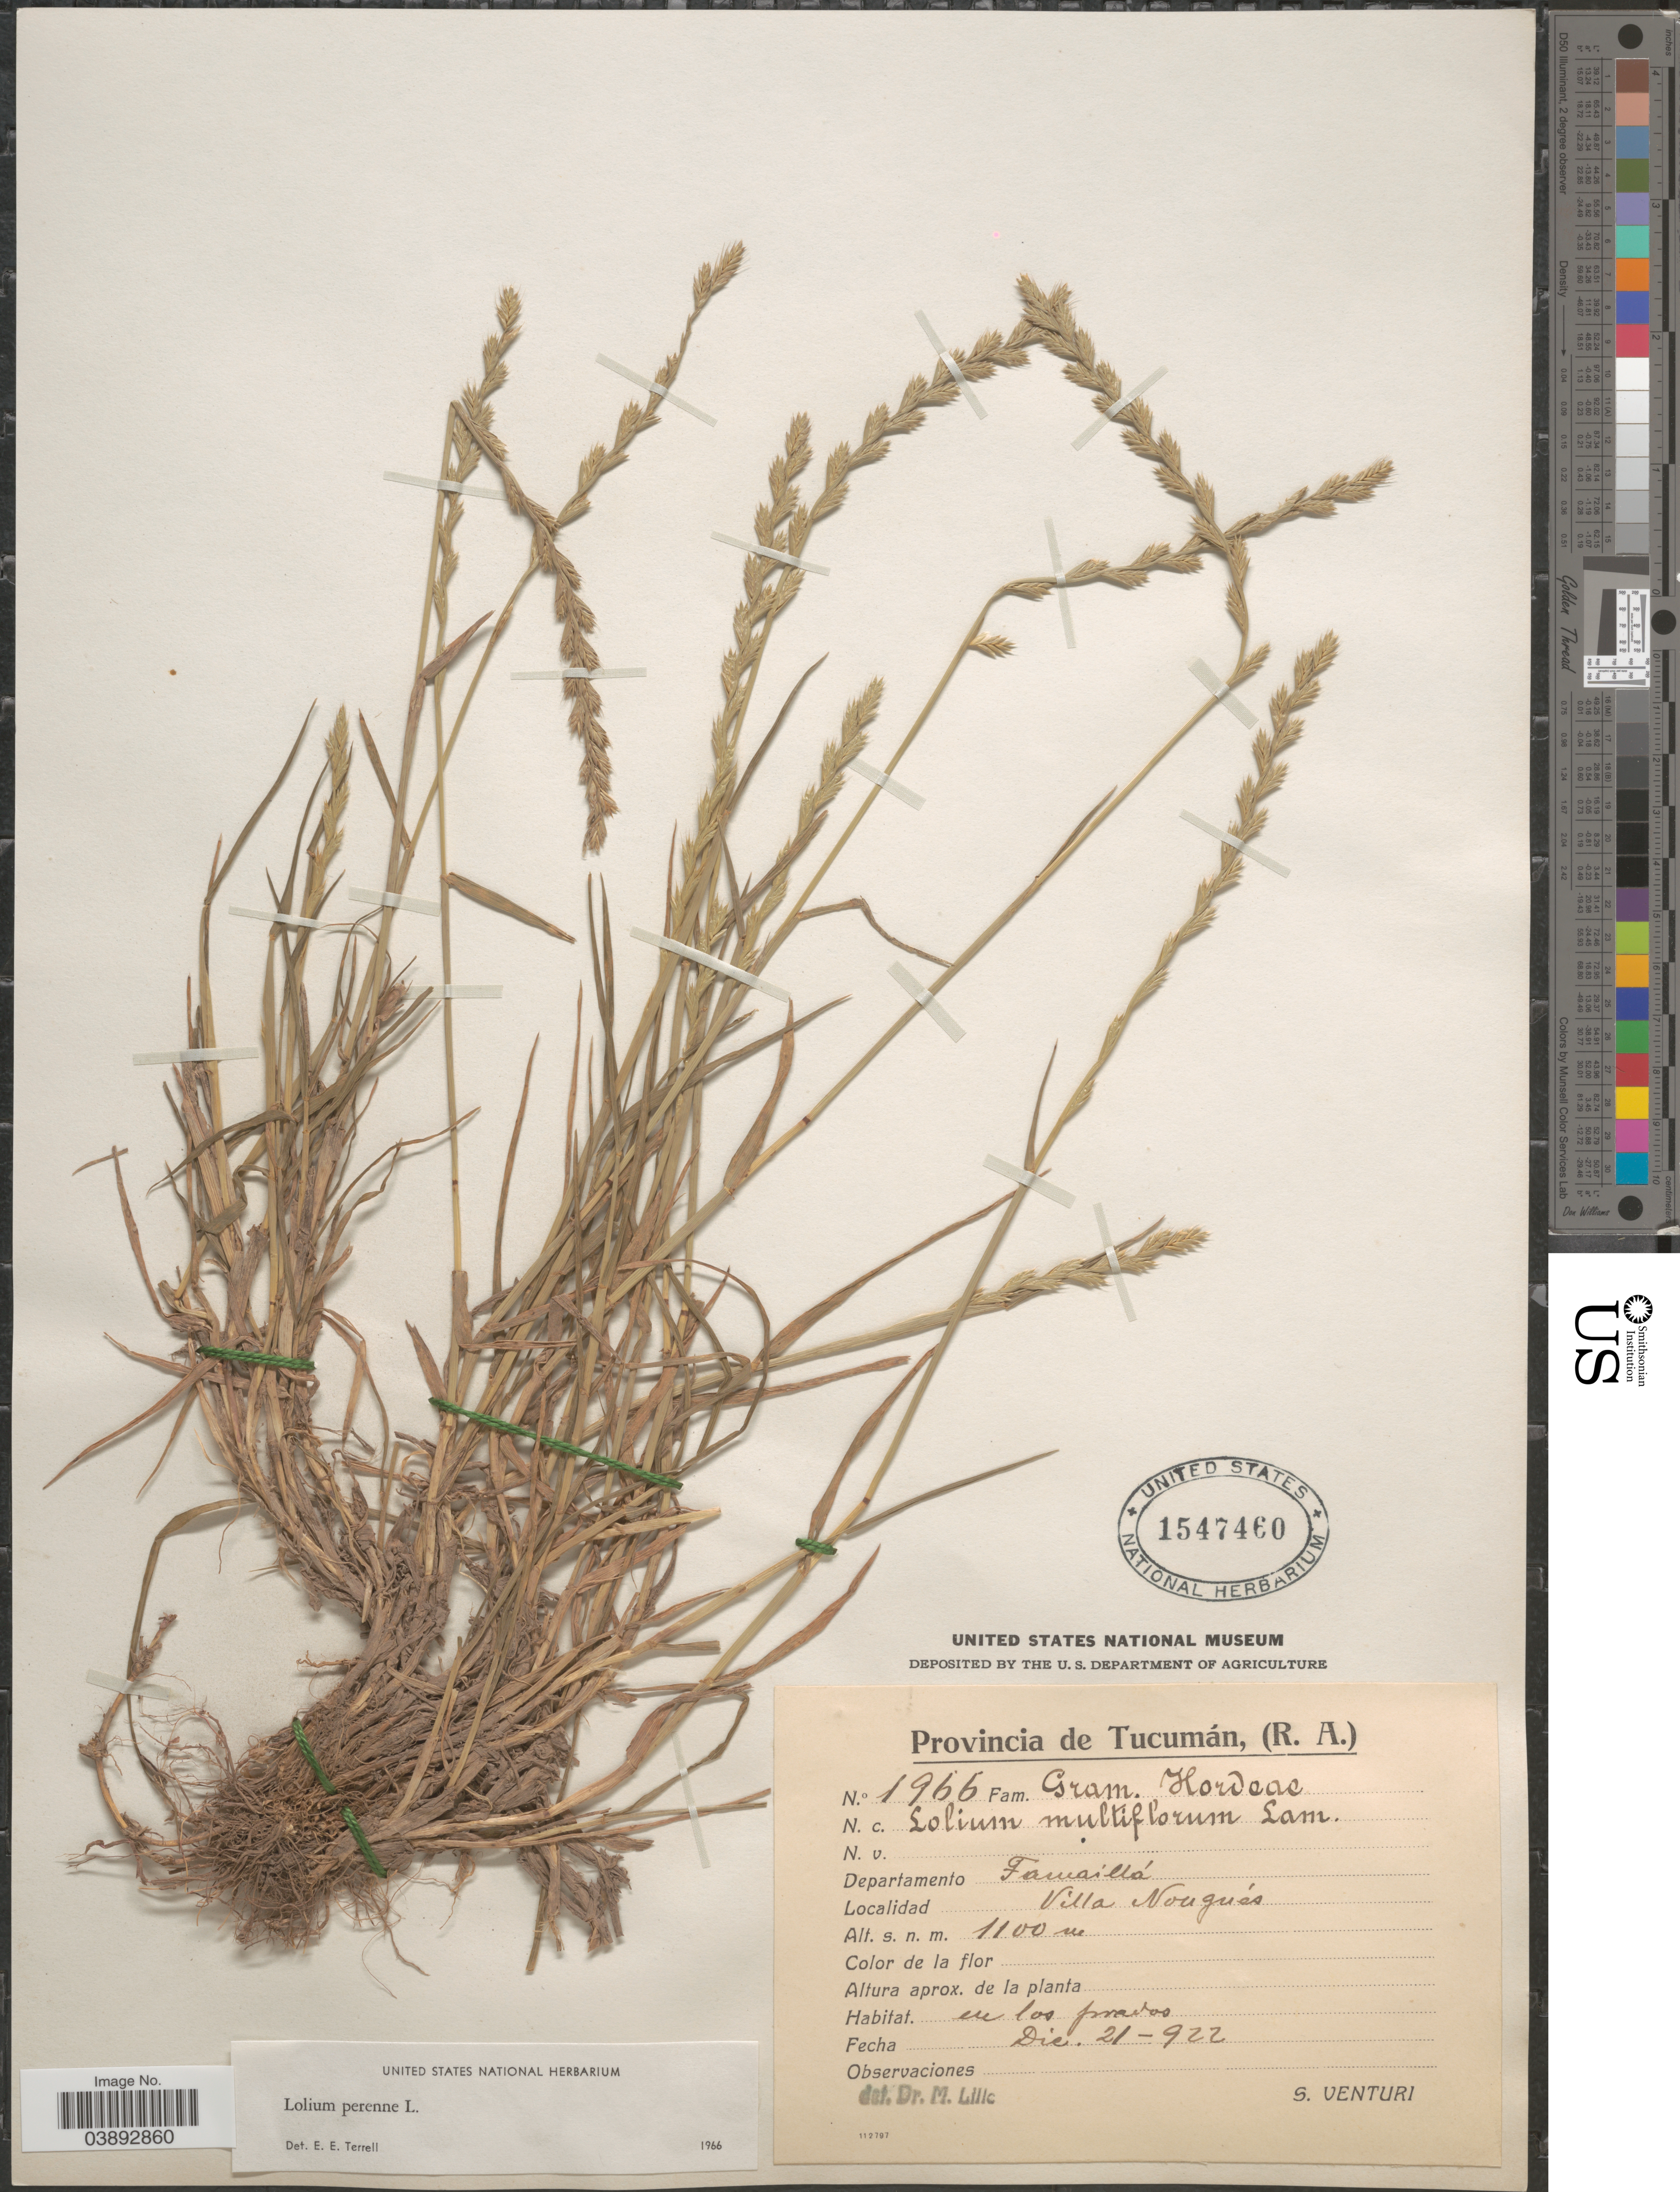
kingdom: Plantae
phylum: Tracheophyta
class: Liliopsida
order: Poales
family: Poaceae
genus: Lolium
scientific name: Lolium perenne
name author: L.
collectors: S. Venturi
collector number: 1966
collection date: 1922-12-21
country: Argentina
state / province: Tucuman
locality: Departamento Famaillá. Villa Nougués.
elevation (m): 1100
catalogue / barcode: US 1547460